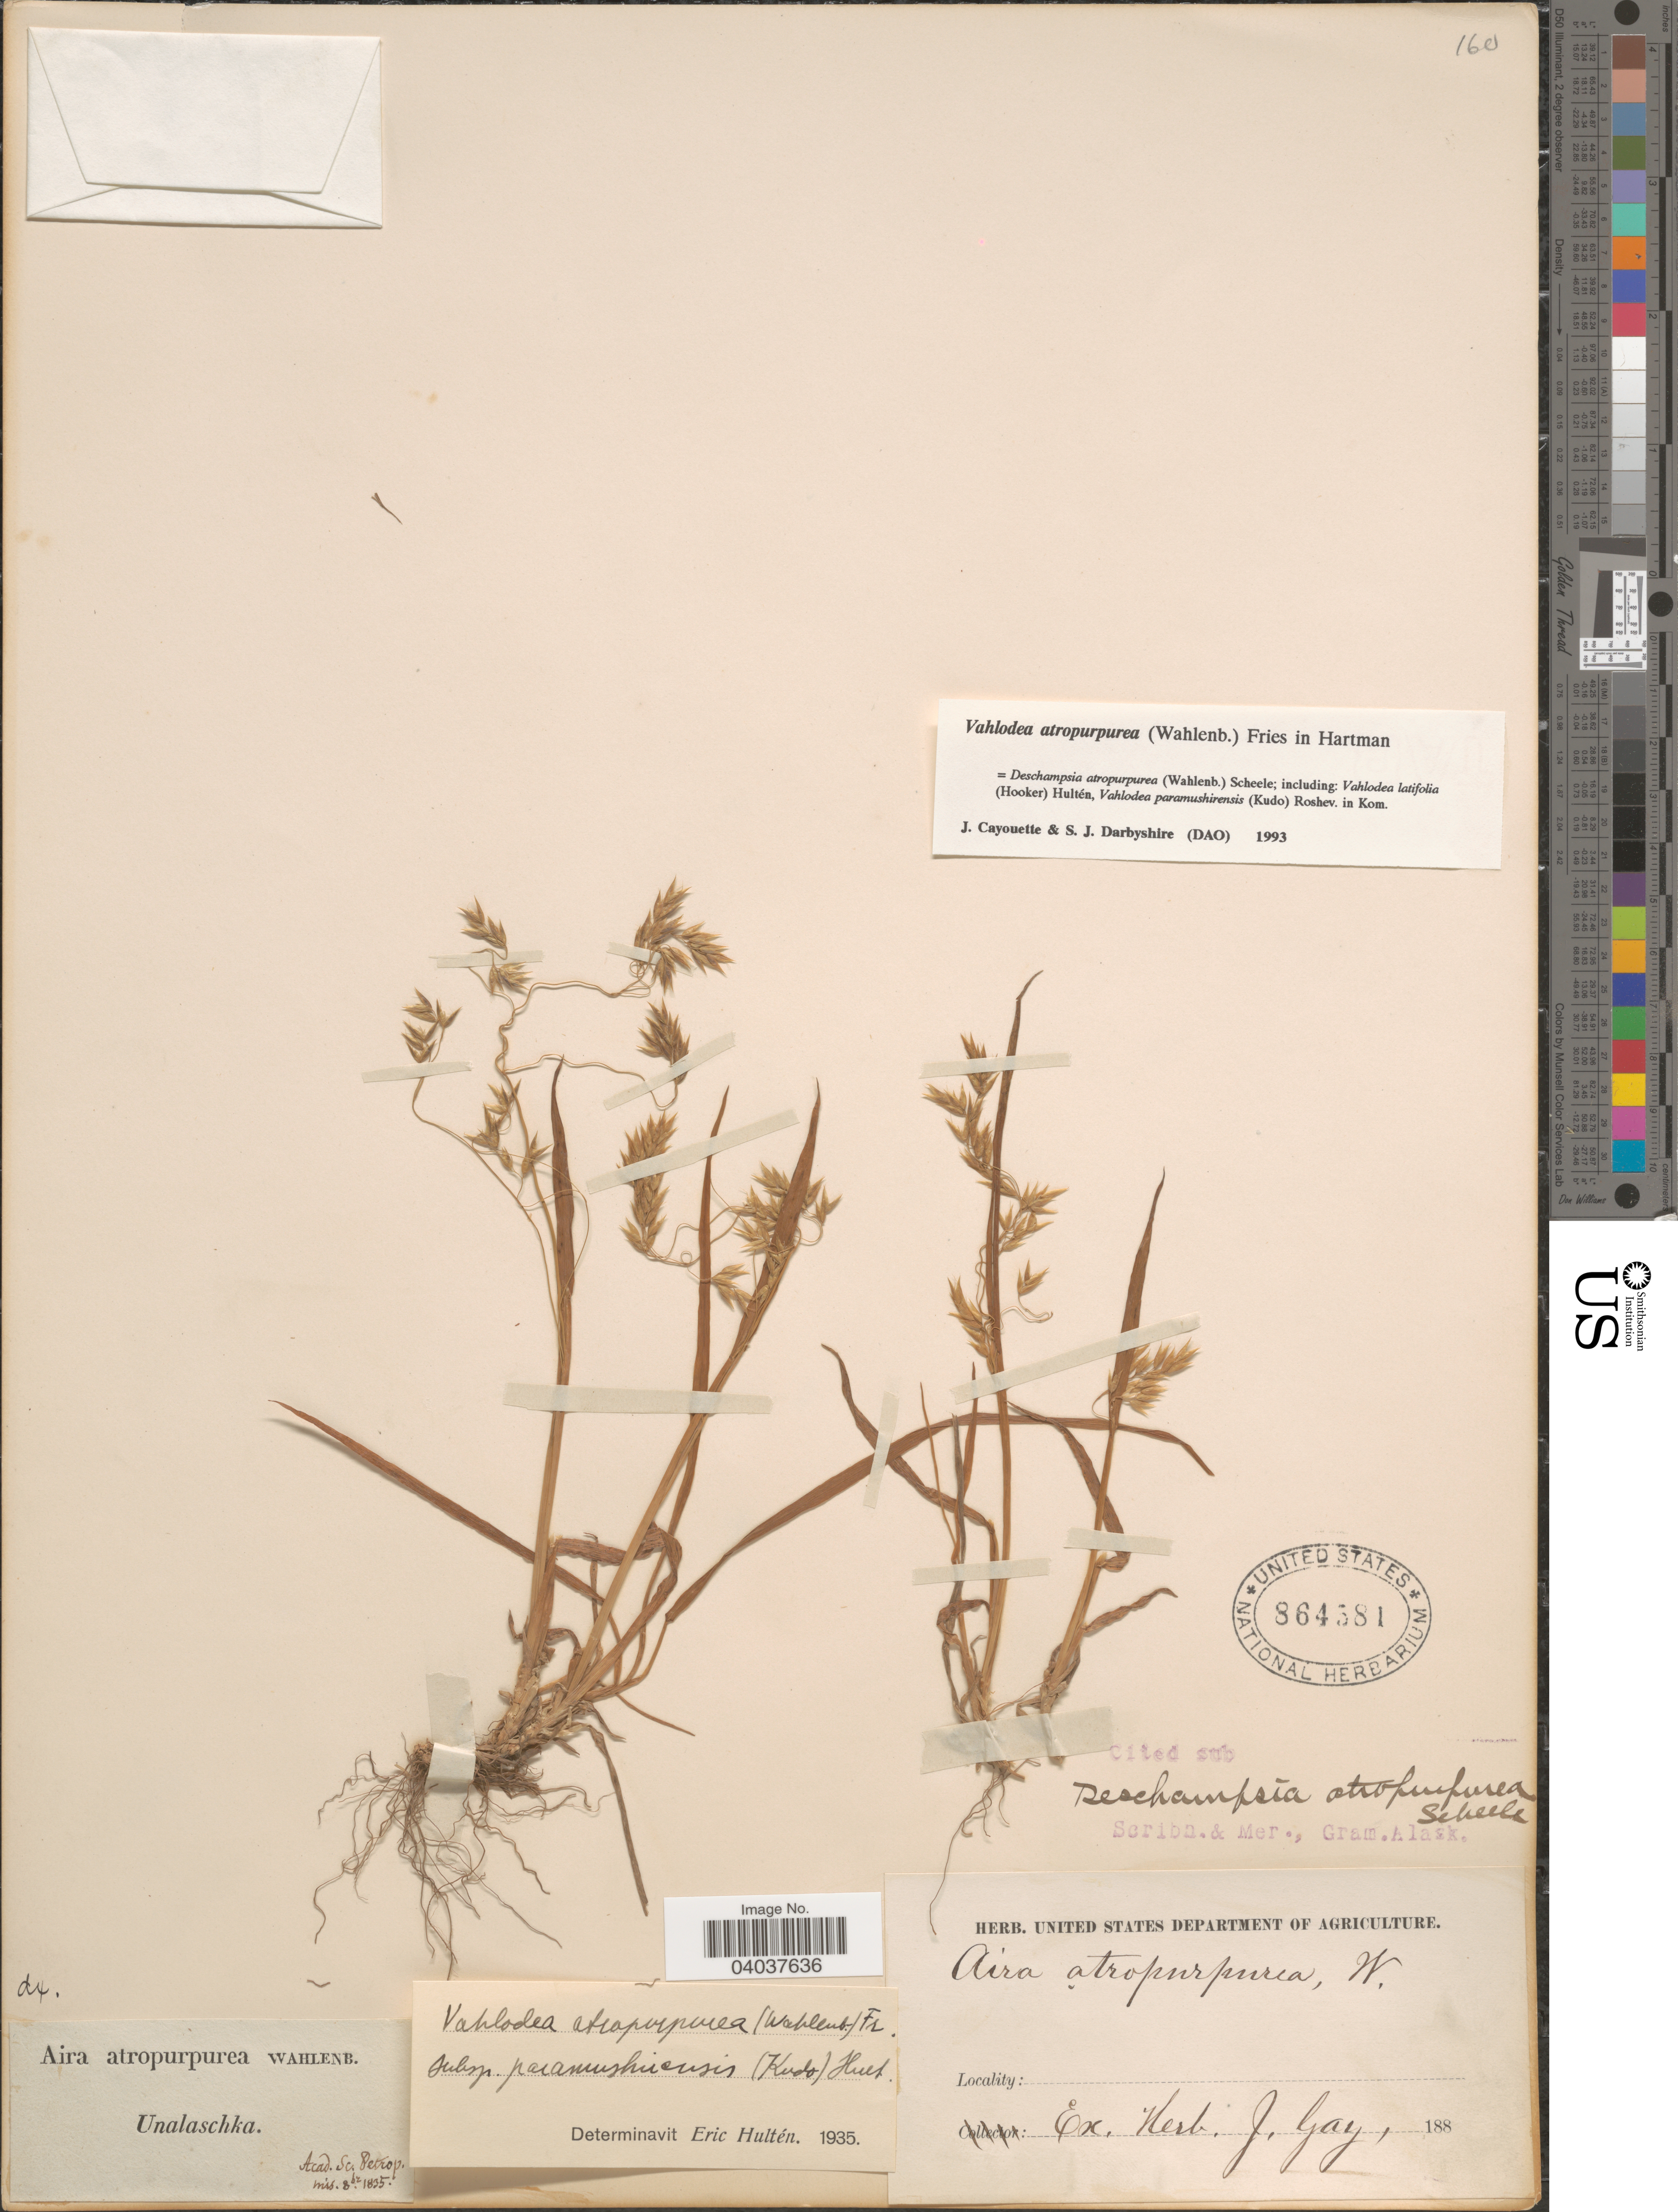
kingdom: Plantae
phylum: Tracheophyta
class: Liliopsida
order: Poales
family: Poaceae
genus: Vahlodea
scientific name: Vahlodea atropurpurea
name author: (Wahlenb.) Fr. ex Hartm.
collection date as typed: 188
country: United States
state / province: Alaska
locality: Unalaschka.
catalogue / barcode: US 864581